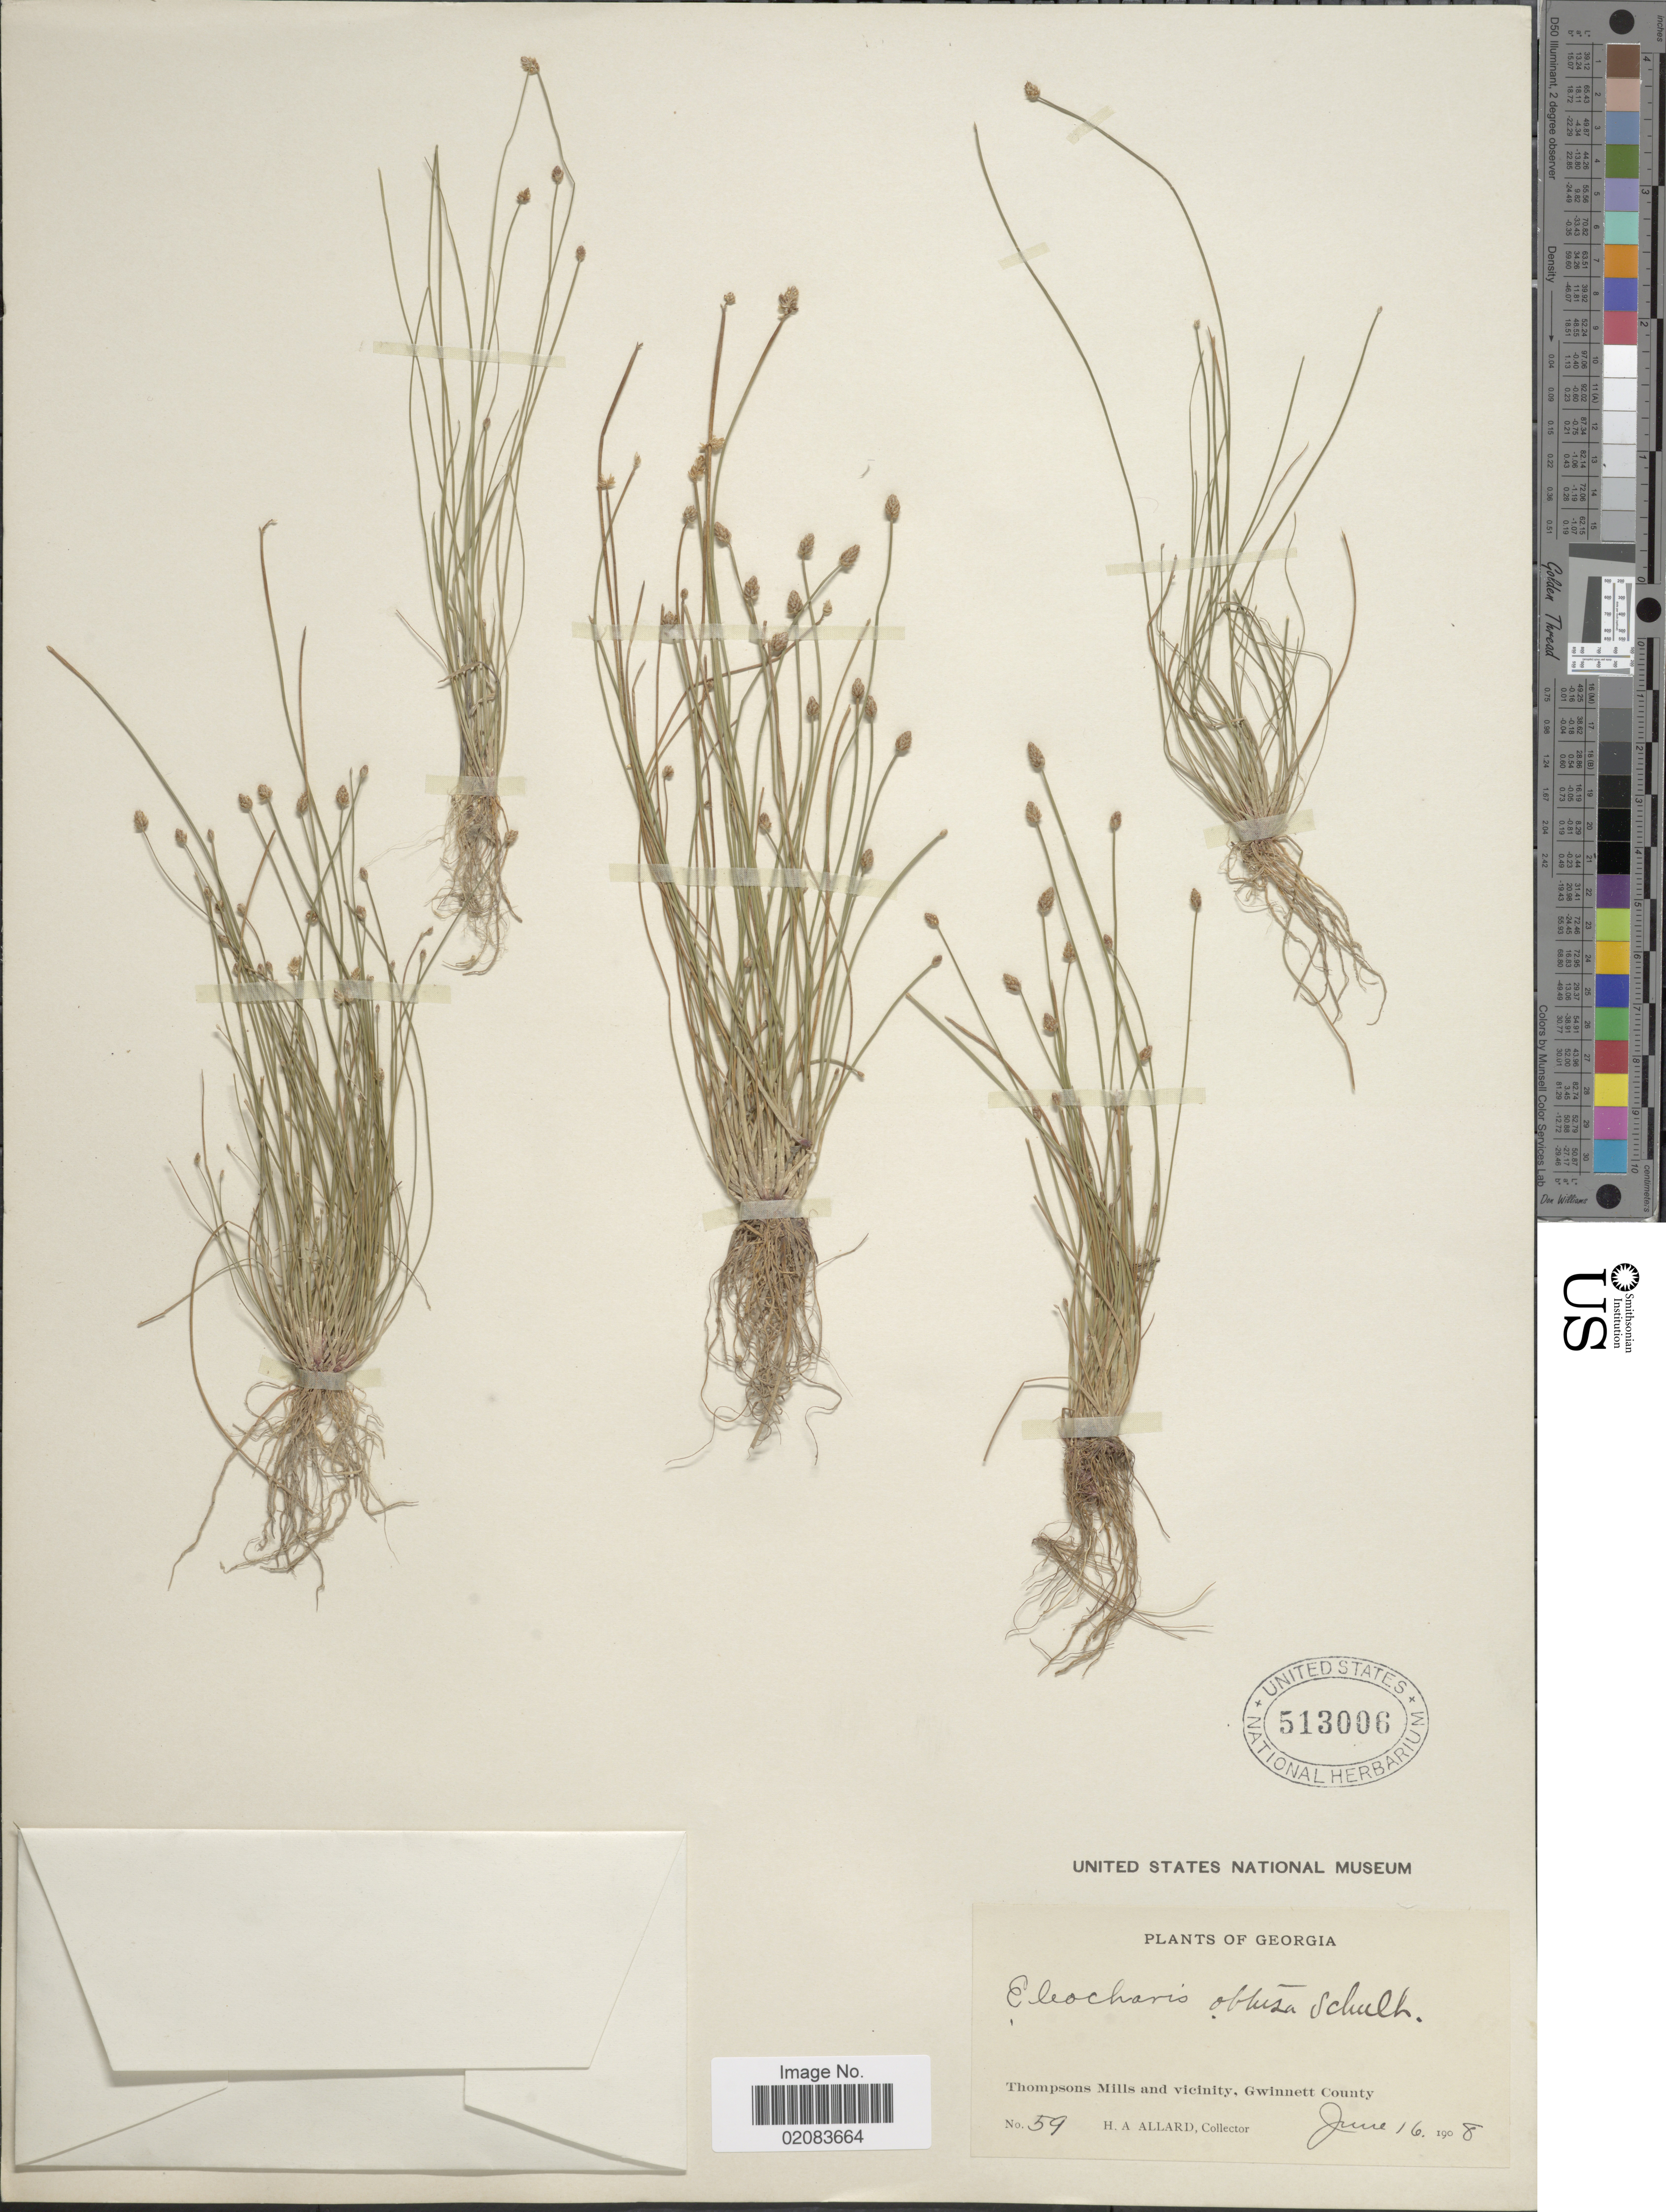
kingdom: Plantae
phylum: Tracheophyta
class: Liliopsida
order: Poales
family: Cyperaceae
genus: Eleocharis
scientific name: Eleocharis obtusa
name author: (Willd.) Schult.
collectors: H. A. Allard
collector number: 59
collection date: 1908-06-16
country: United States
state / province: Georgia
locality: Thompsons Mills and vicinity, Gwinett County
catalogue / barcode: US 513006